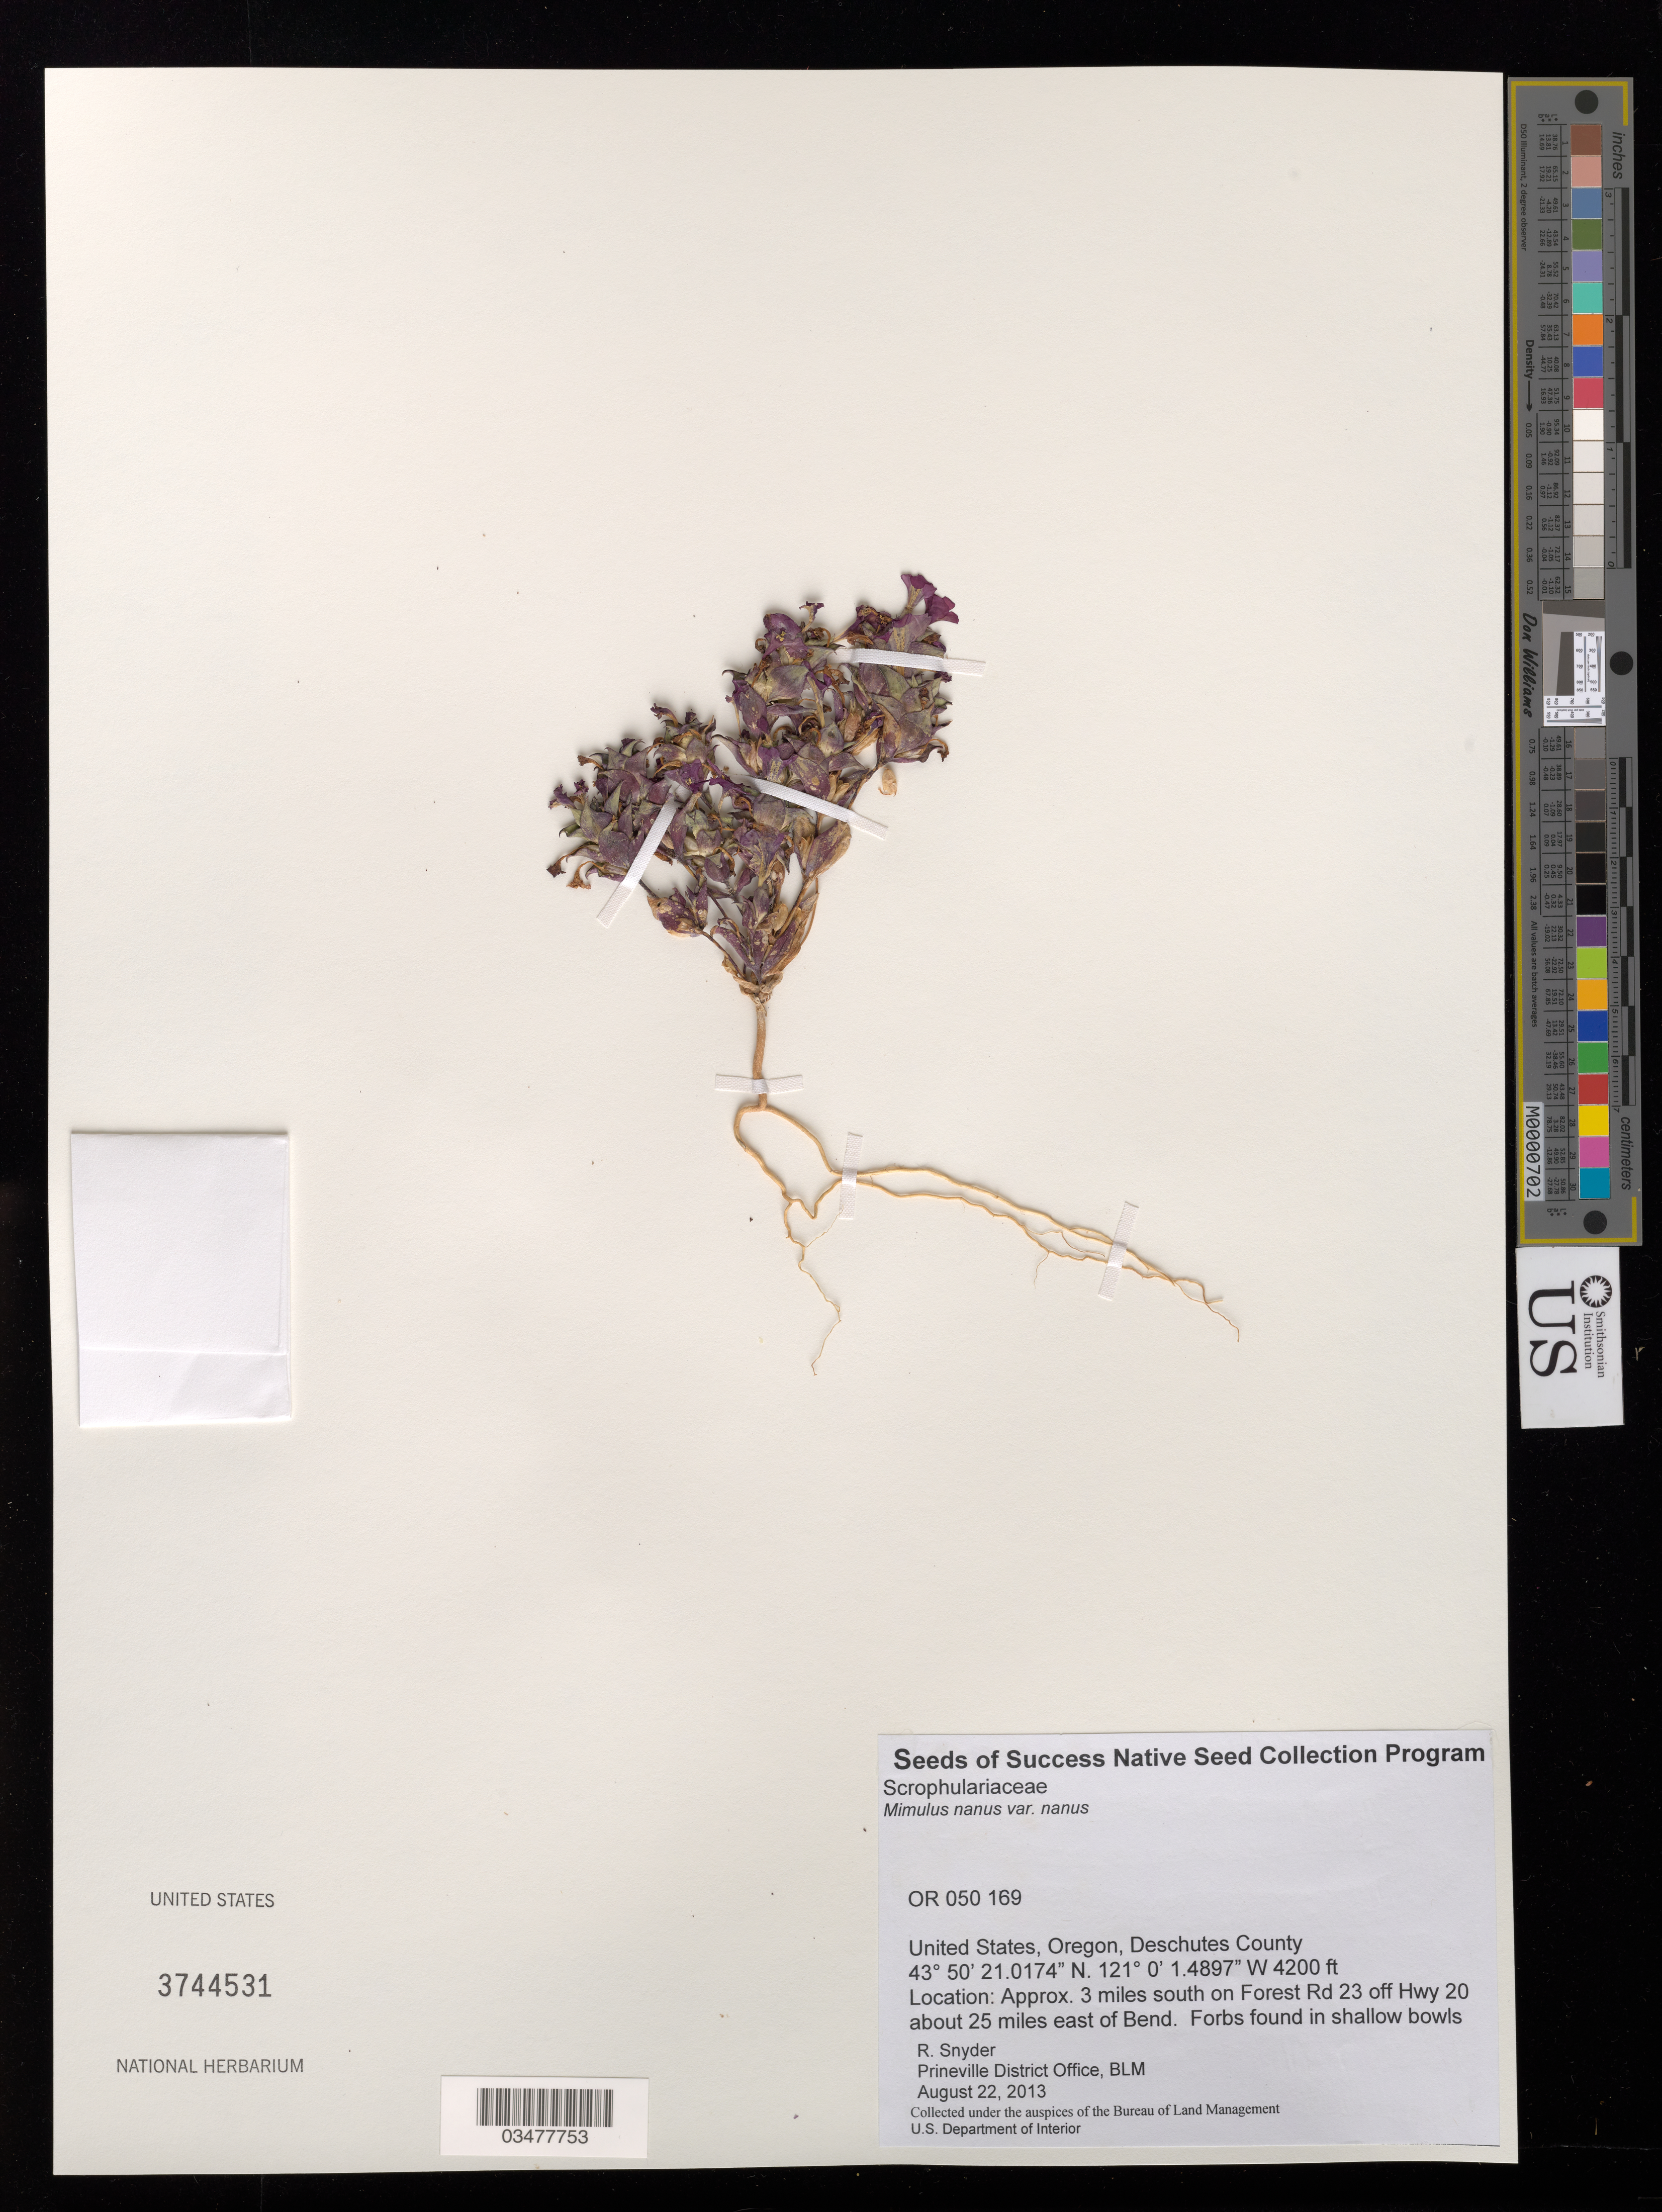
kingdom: Plantae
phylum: Tracheophyta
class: Magnoliopsida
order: Lamiales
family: Phrymaceae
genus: Mimulus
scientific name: Mimulus nanus var. nanus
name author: Hook. & Arn.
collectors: R. Snyder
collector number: OR 050 169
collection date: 2013-08-22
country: United States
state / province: Oregon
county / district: Deschutes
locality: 3 mi. S on Forest Rd 23 off Hwy 20 about 25 mi. E of Bend.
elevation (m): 1280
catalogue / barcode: US 3744531